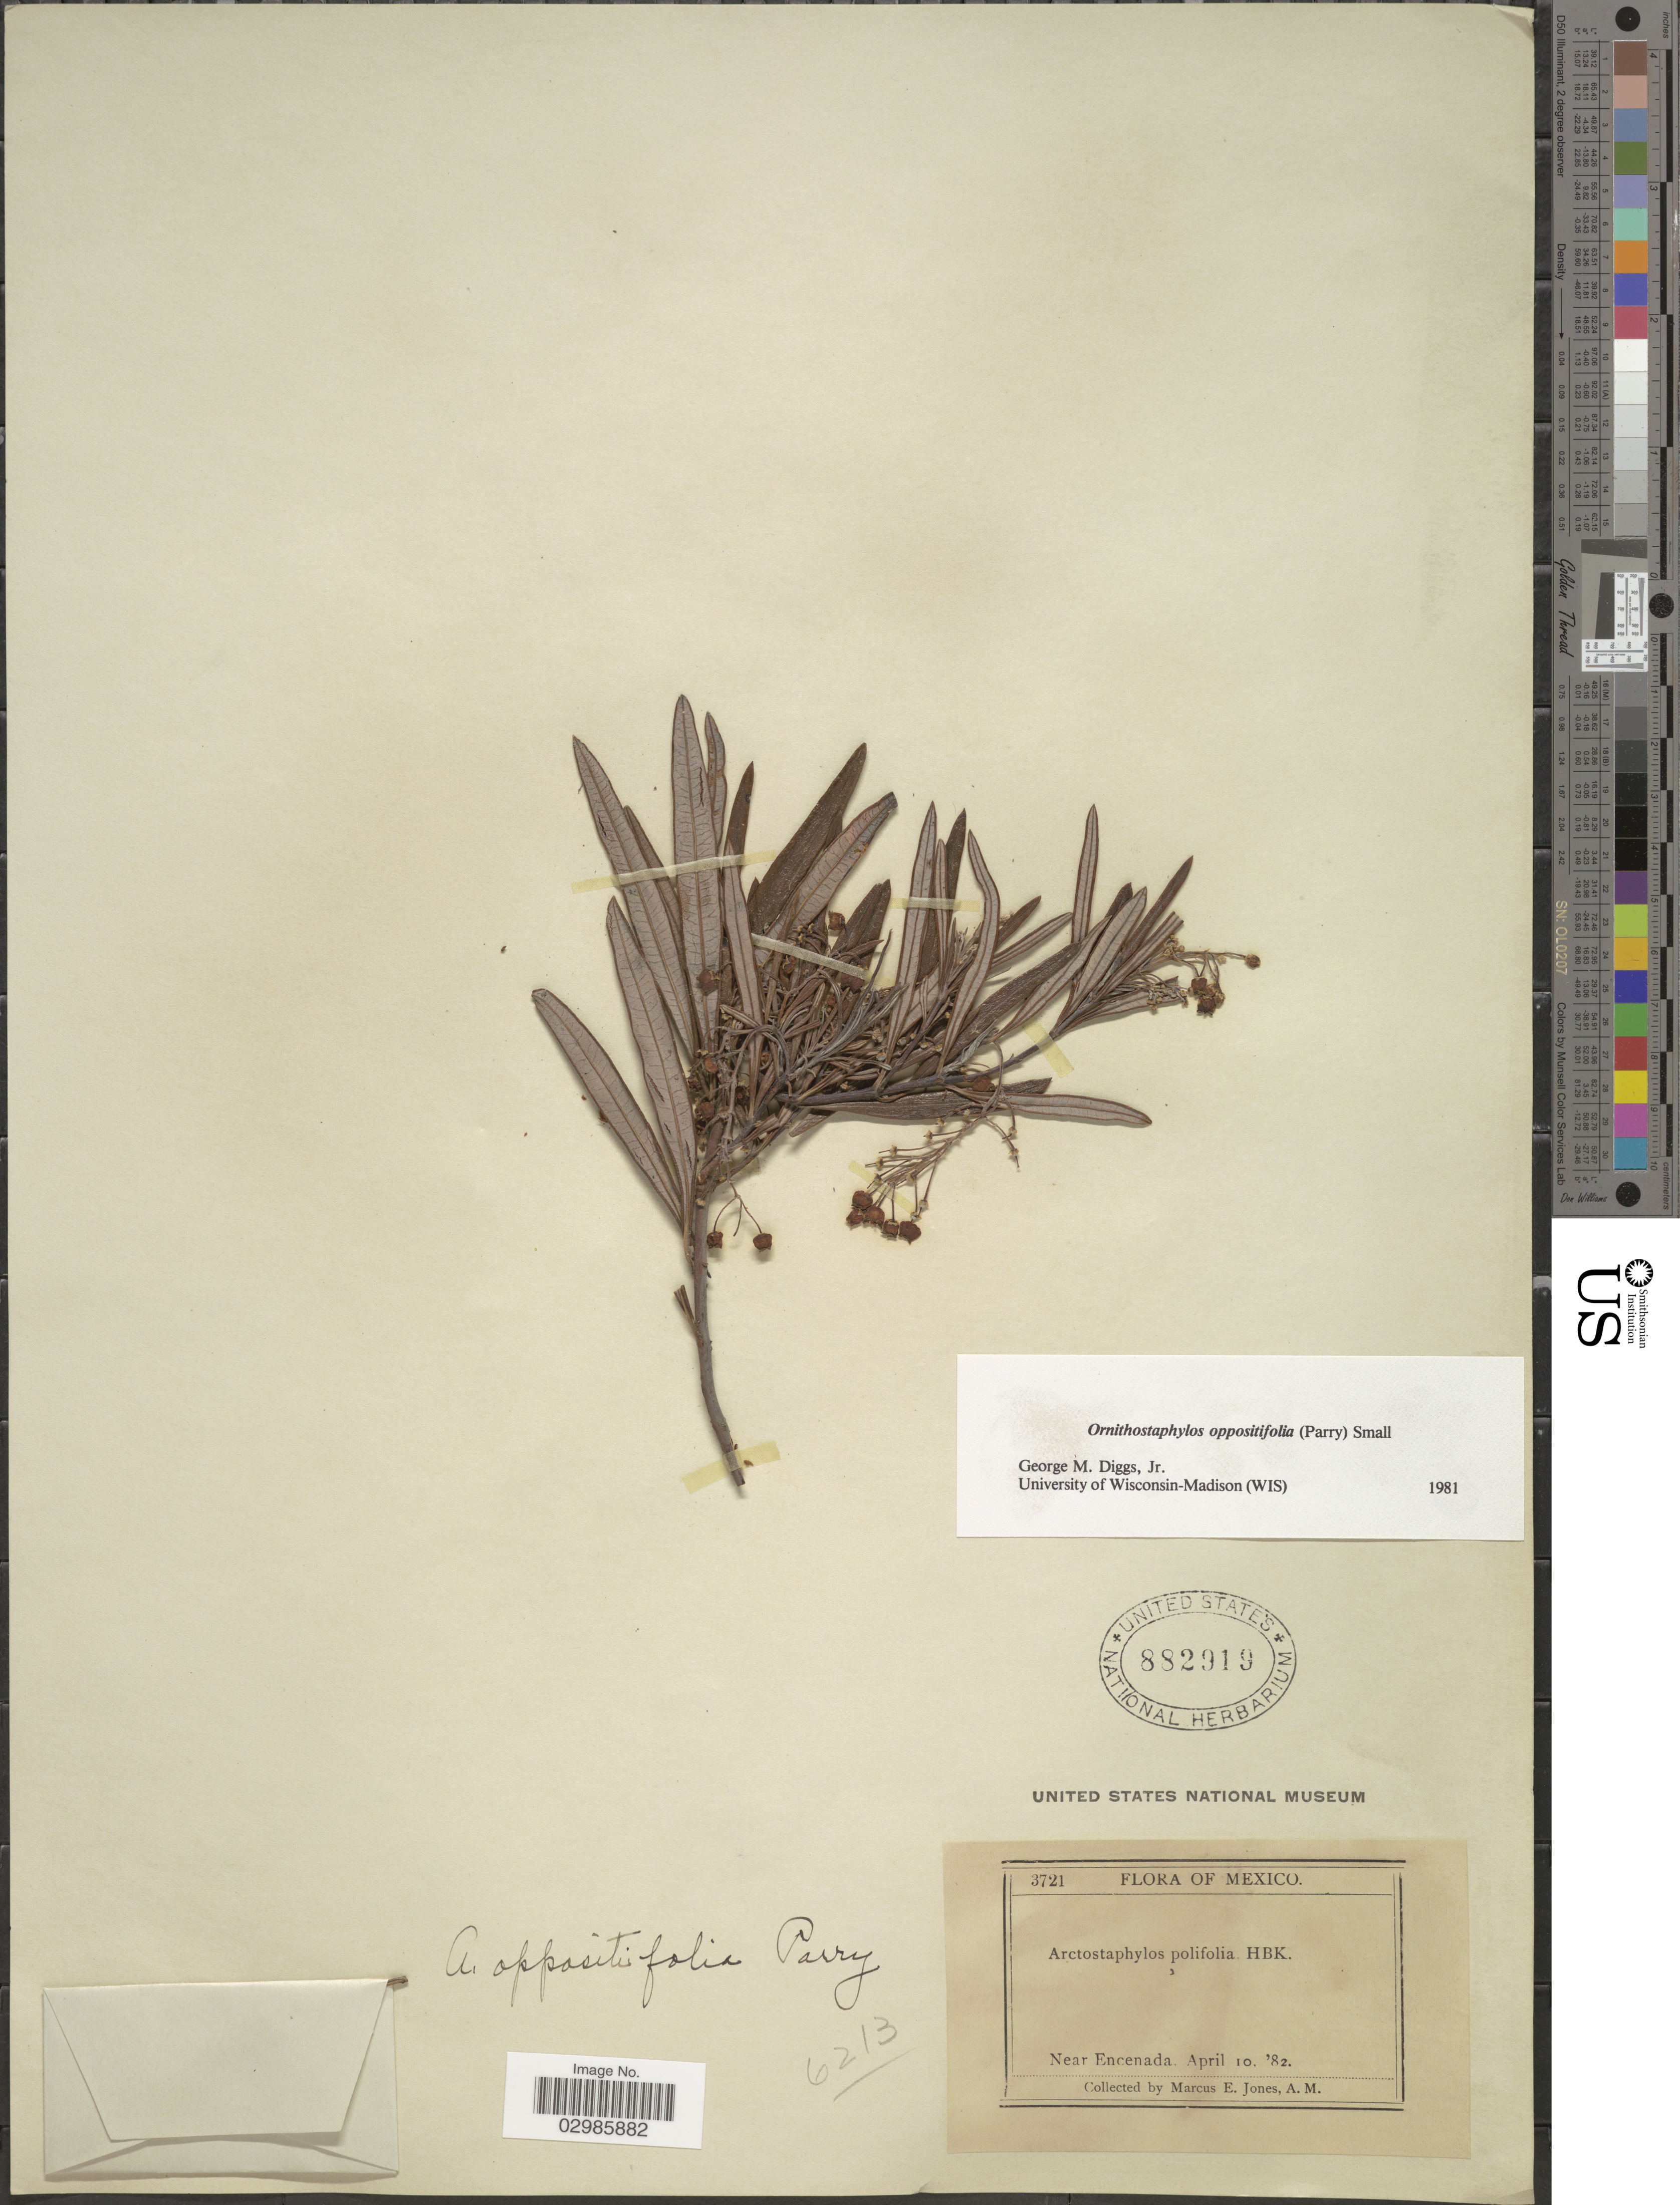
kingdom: Plantae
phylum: Tracheophyta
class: Magnoliopsida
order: Ericales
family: Ericaceae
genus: Ornithostaphylos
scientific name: Ornithostaphylos oppositifolia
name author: (Parry) Small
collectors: M. E. Jones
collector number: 3721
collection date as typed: Transcribed d/m/y: 10/4/82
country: Mexico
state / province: Baja California Norte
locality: Near Ensenada.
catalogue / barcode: US 882919